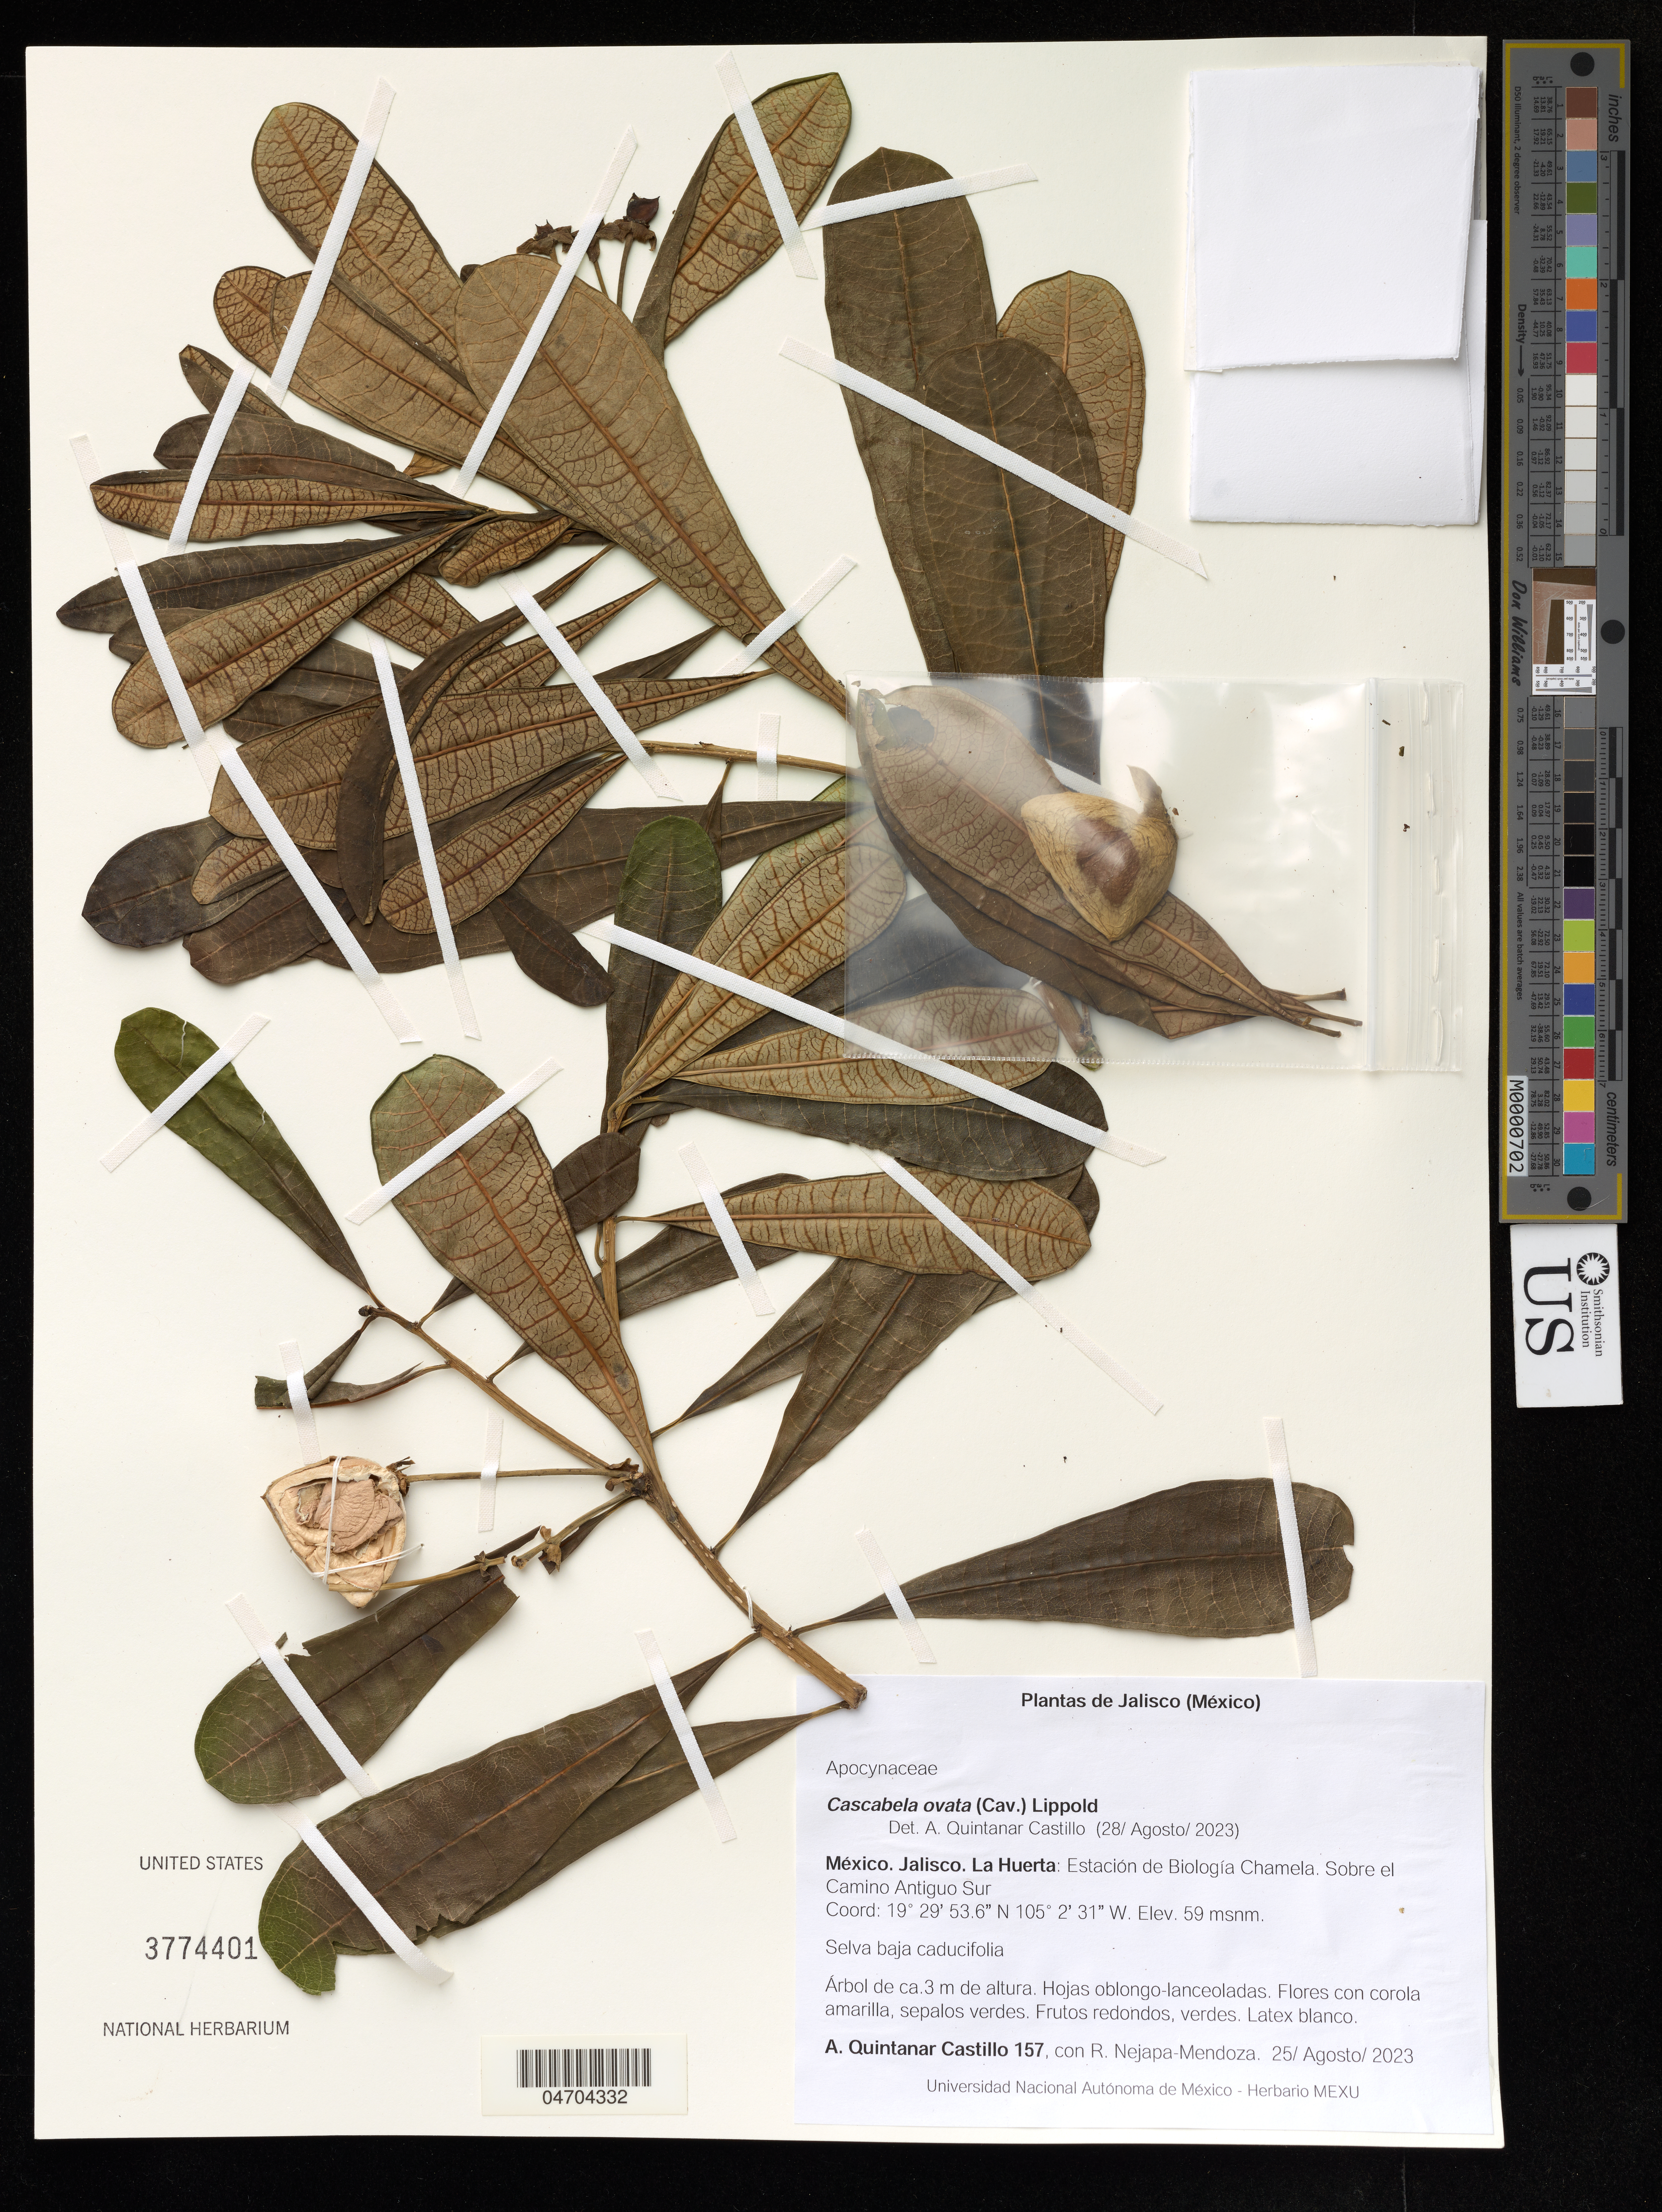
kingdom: Plantae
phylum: Tracheophyta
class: Magnoliopsida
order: Gentianales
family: Apocynaceae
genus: Cascabela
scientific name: Cascabela ovata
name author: (Cav.) Lippold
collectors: A. Quintanar Castillo & R. Nejapa-Mendoza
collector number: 157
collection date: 2023-08-25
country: Mexico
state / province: México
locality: Jalisco, La Huerta: Estacion de Biologioa Chamela, Sobre el Camino Antiguo Sur.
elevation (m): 59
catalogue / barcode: US 3774401